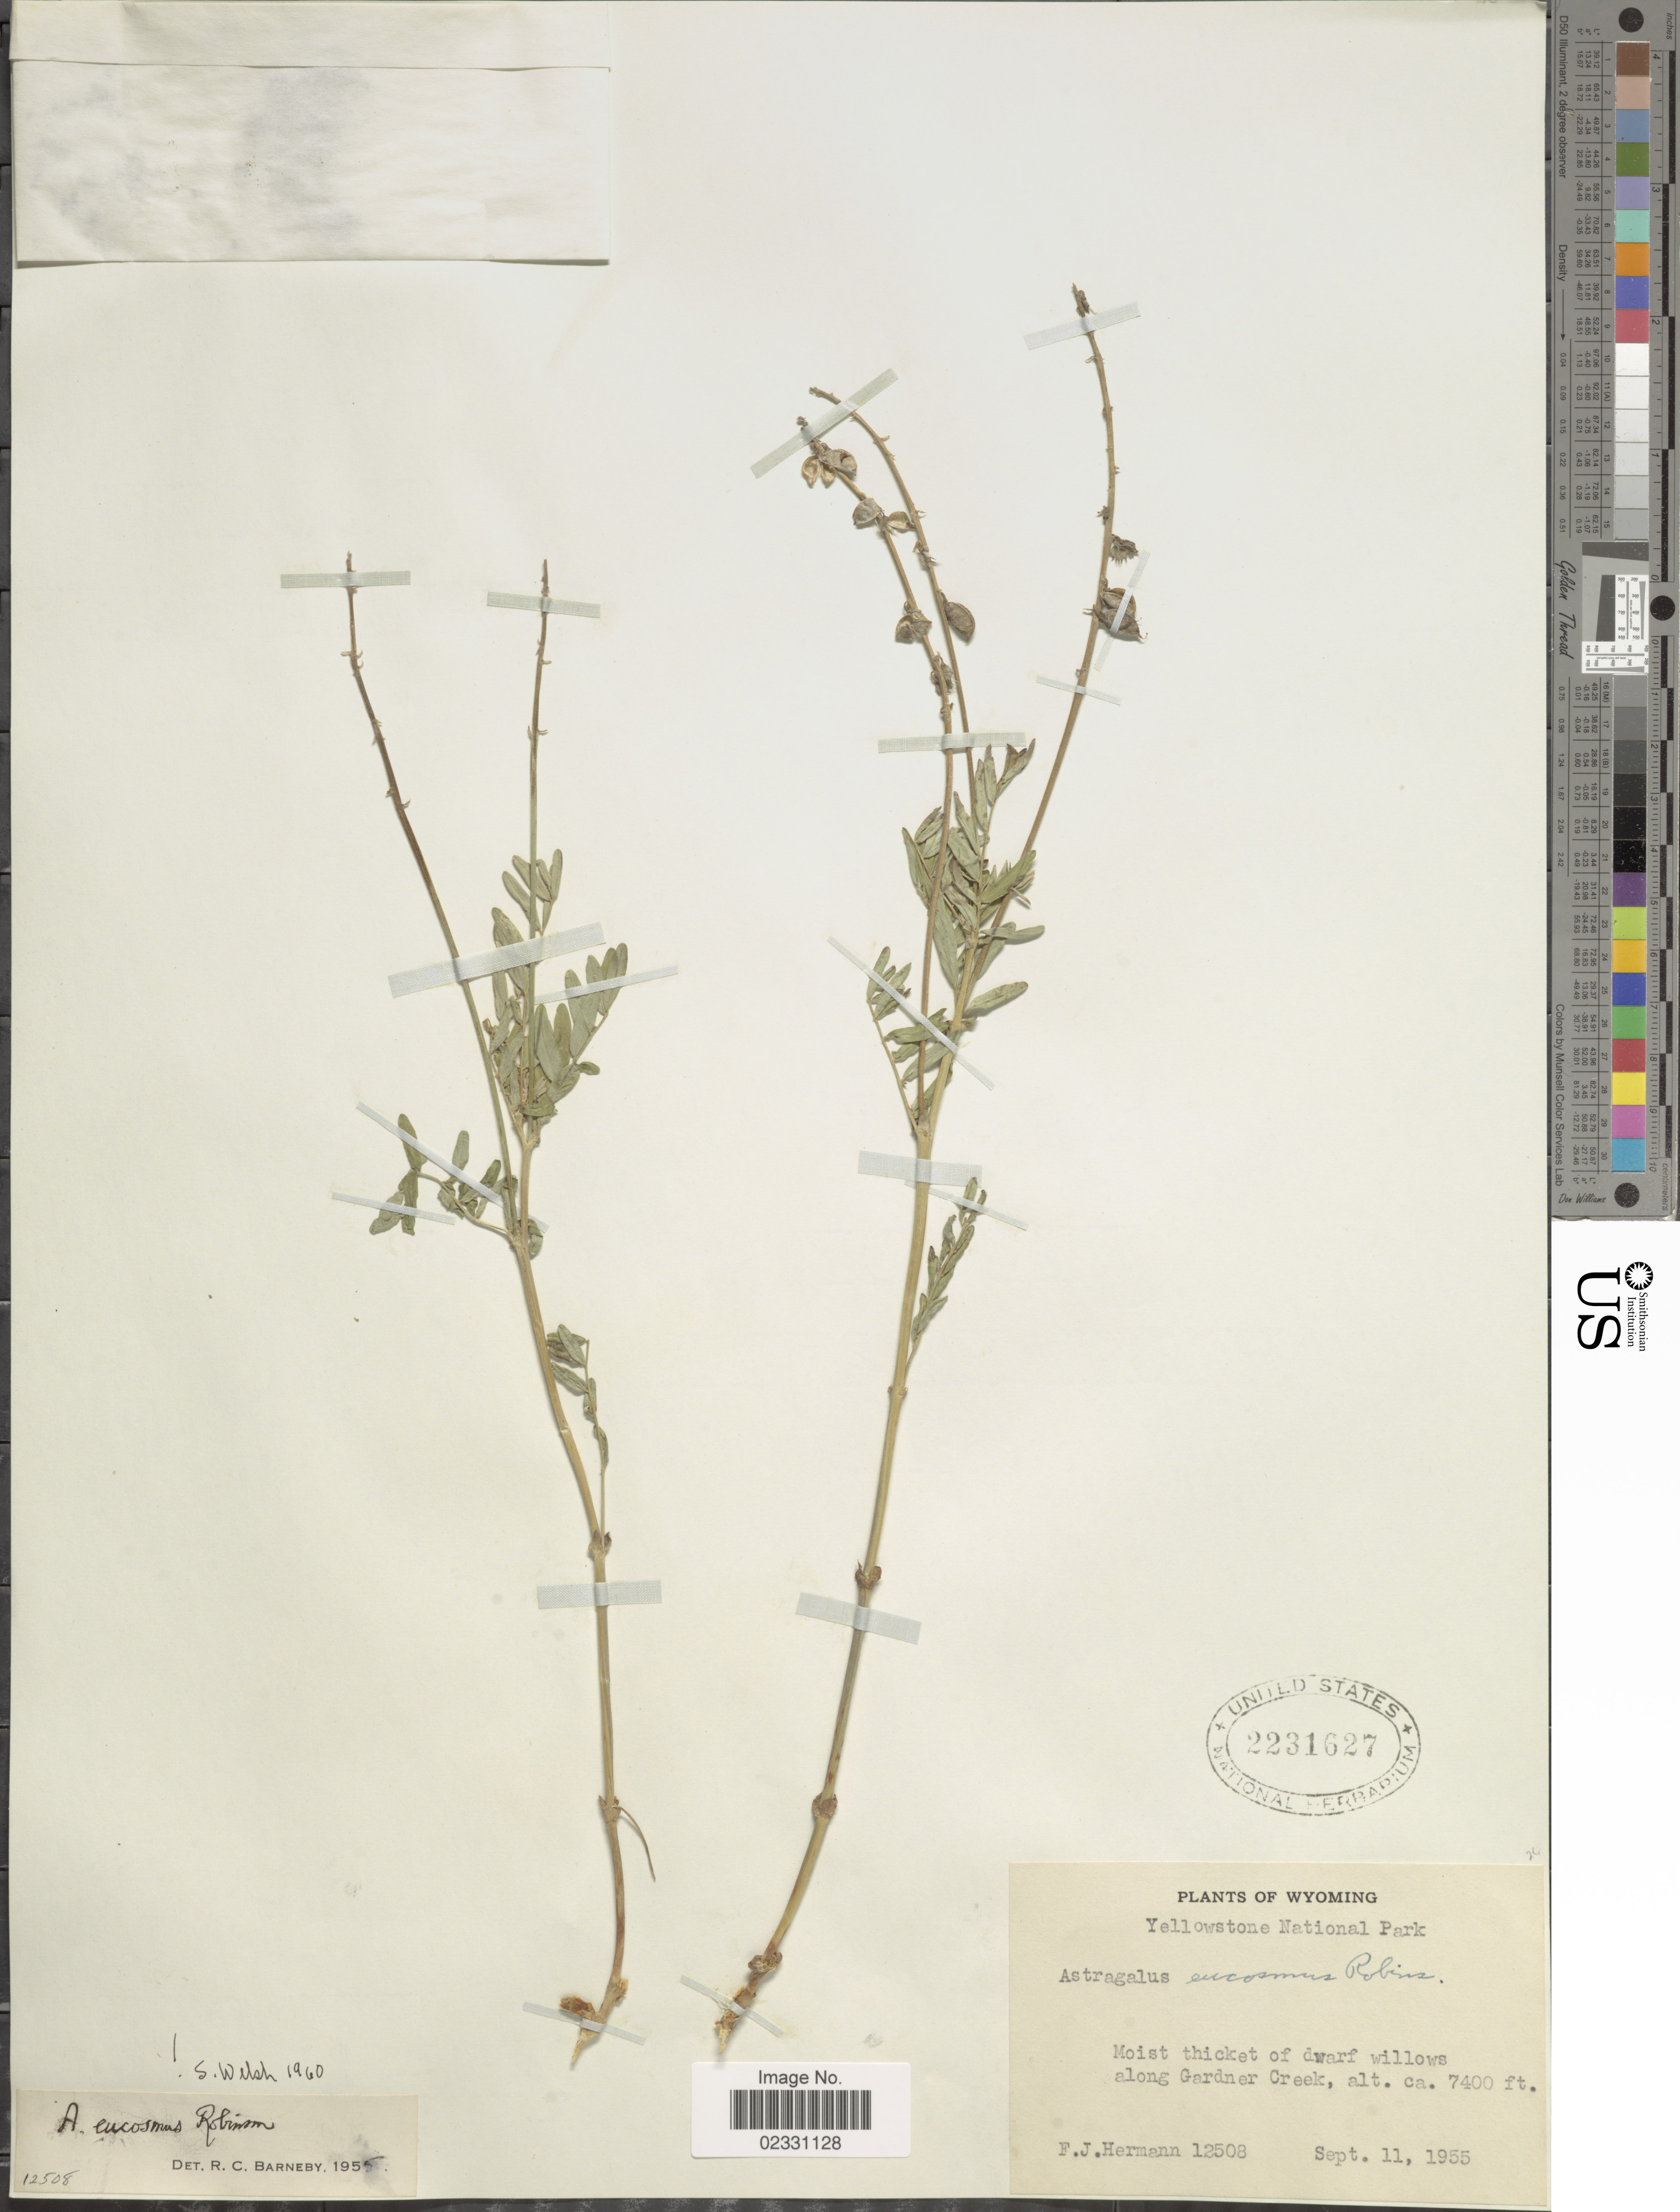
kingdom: Plantae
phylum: Tracheophyta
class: Magnoliopsida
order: Fabales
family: Fabaceae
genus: Astragalus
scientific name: Astragalus eucosmus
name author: B.L. Rob.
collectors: F. J. Hermann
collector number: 12508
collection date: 1955-09-11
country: United States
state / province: Wyoming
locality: Yellowstone National Park. along Gardner Creek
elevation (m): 2256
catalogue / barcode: US 2231627